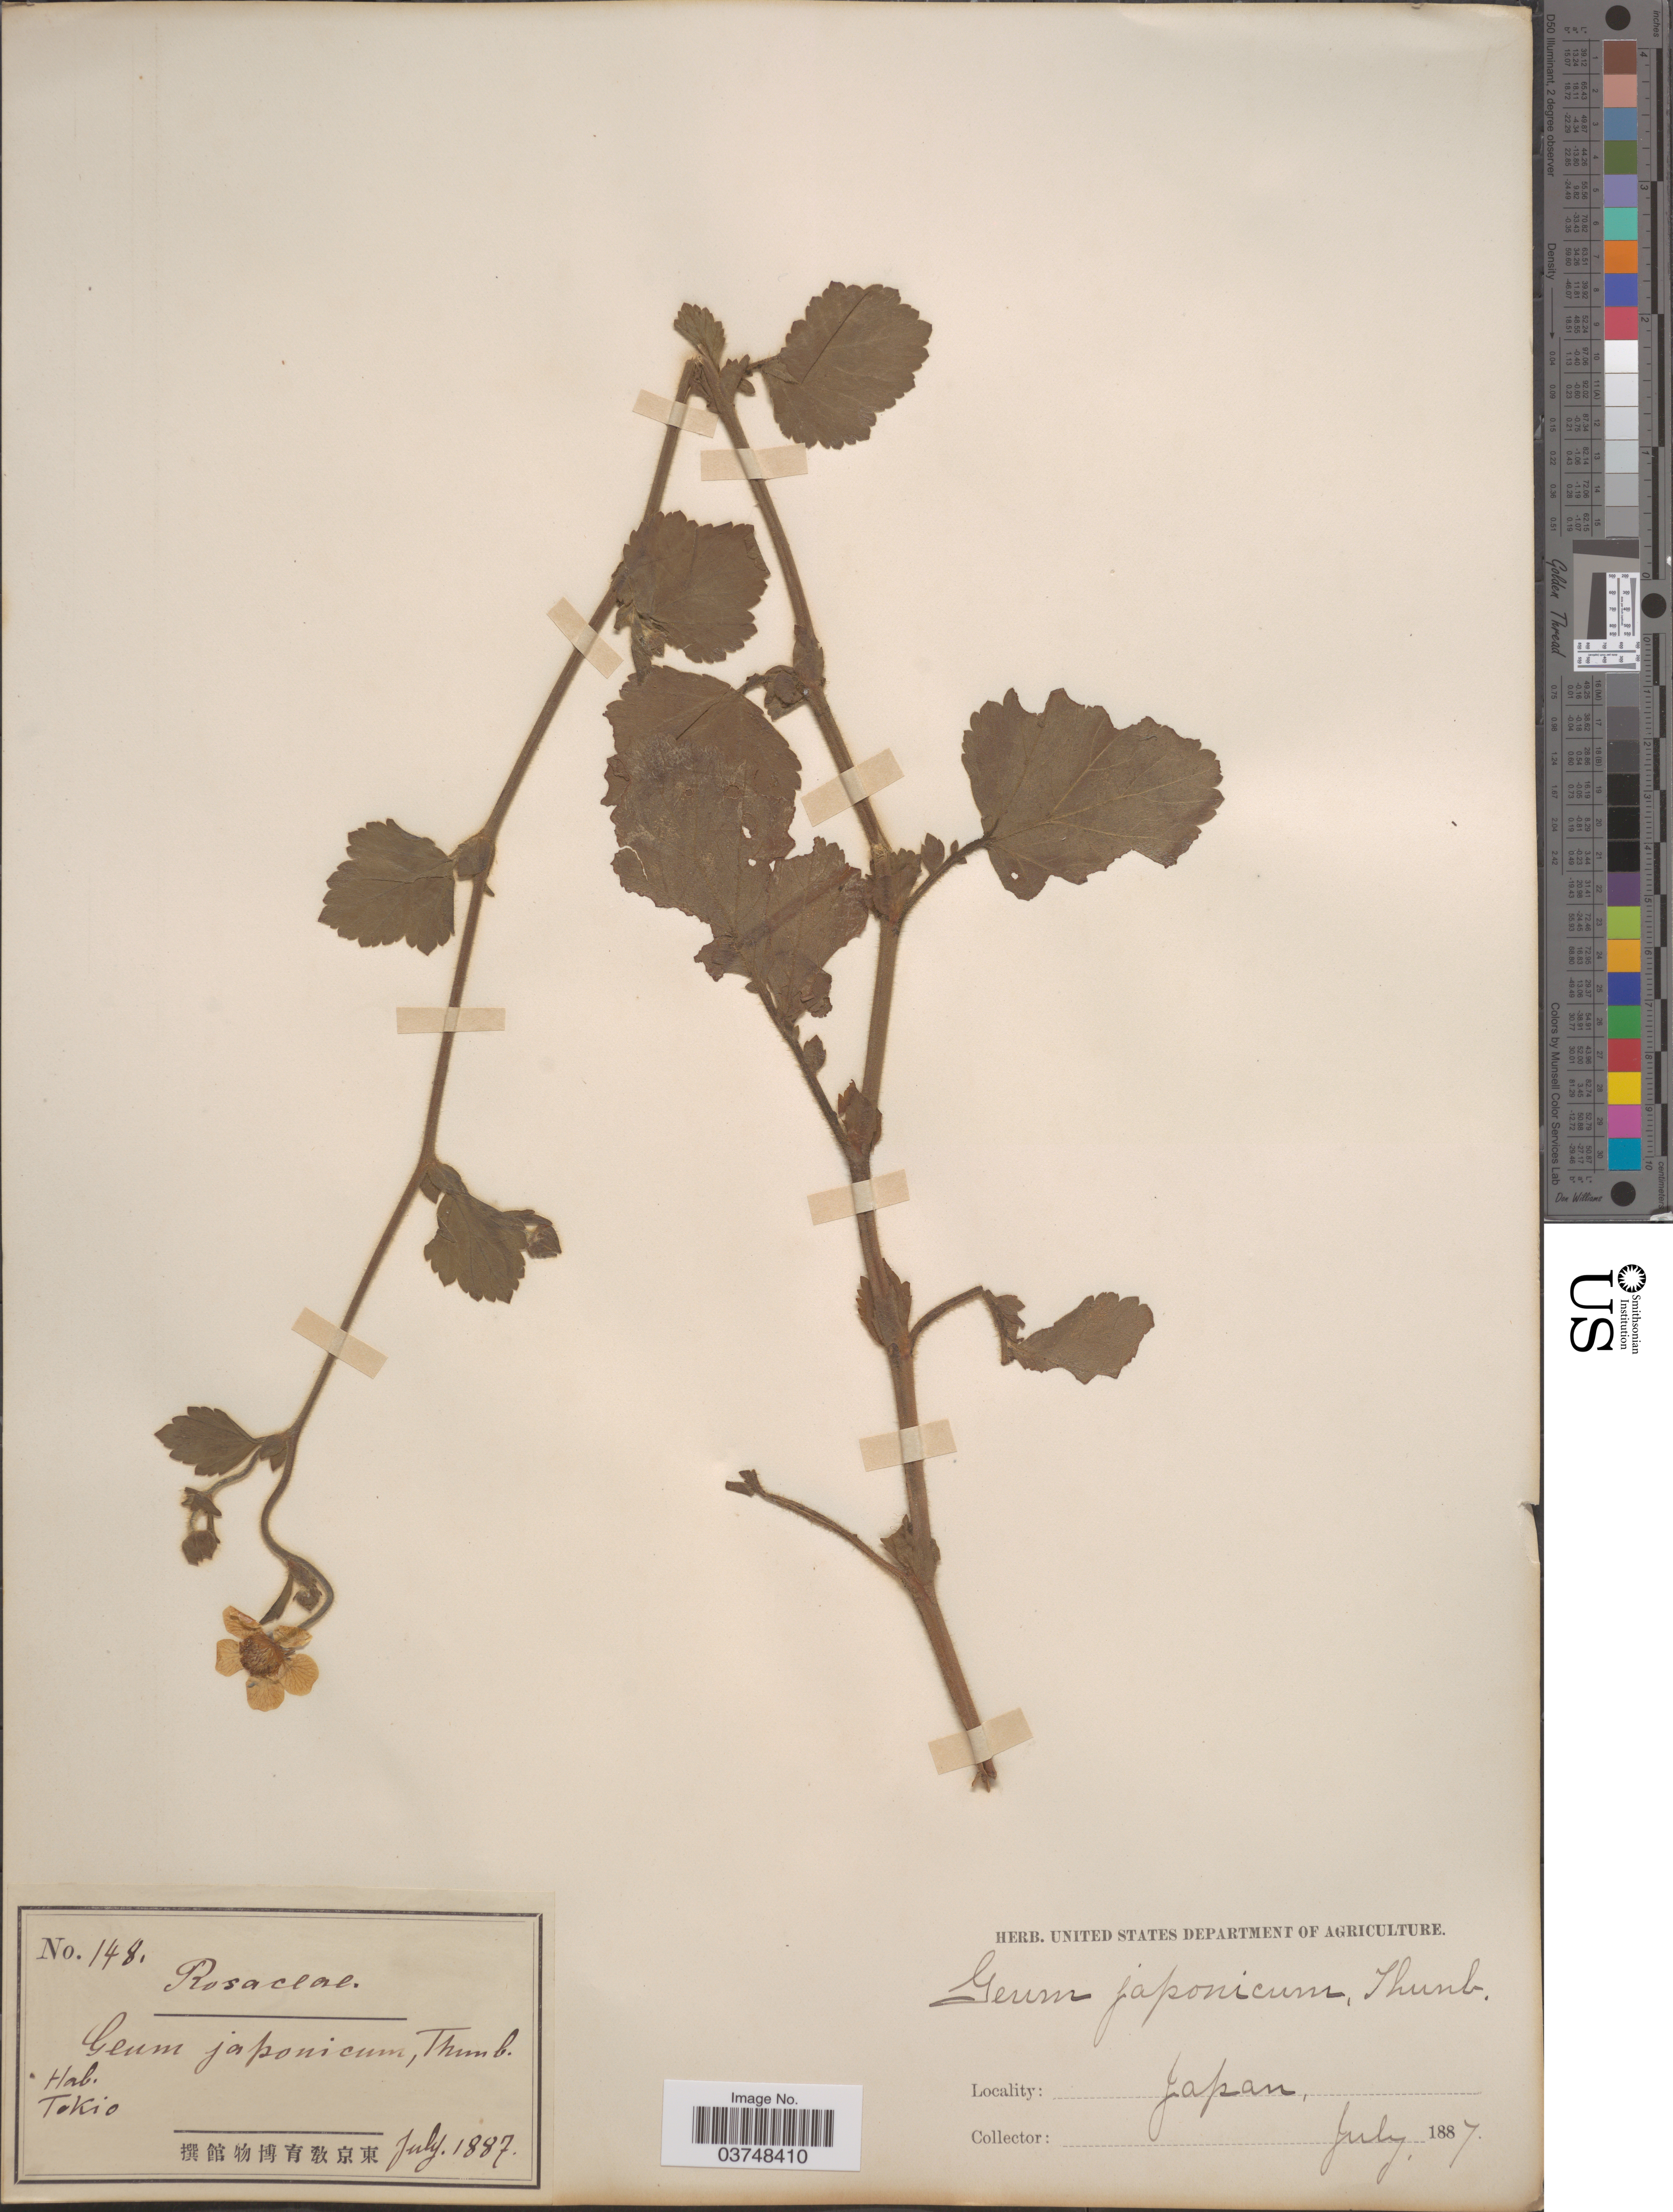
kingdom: Plantae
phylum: Tracheophyta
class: Magnoliopsida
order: Rosales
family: Rosaceae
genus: Geum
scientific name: Geum japonicum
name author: Thunb.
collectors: ex herb. U. S. Department of Agriculture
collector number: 148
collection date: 1887-07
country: Japan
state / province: Tokyo, Federal City of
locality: Tokio.